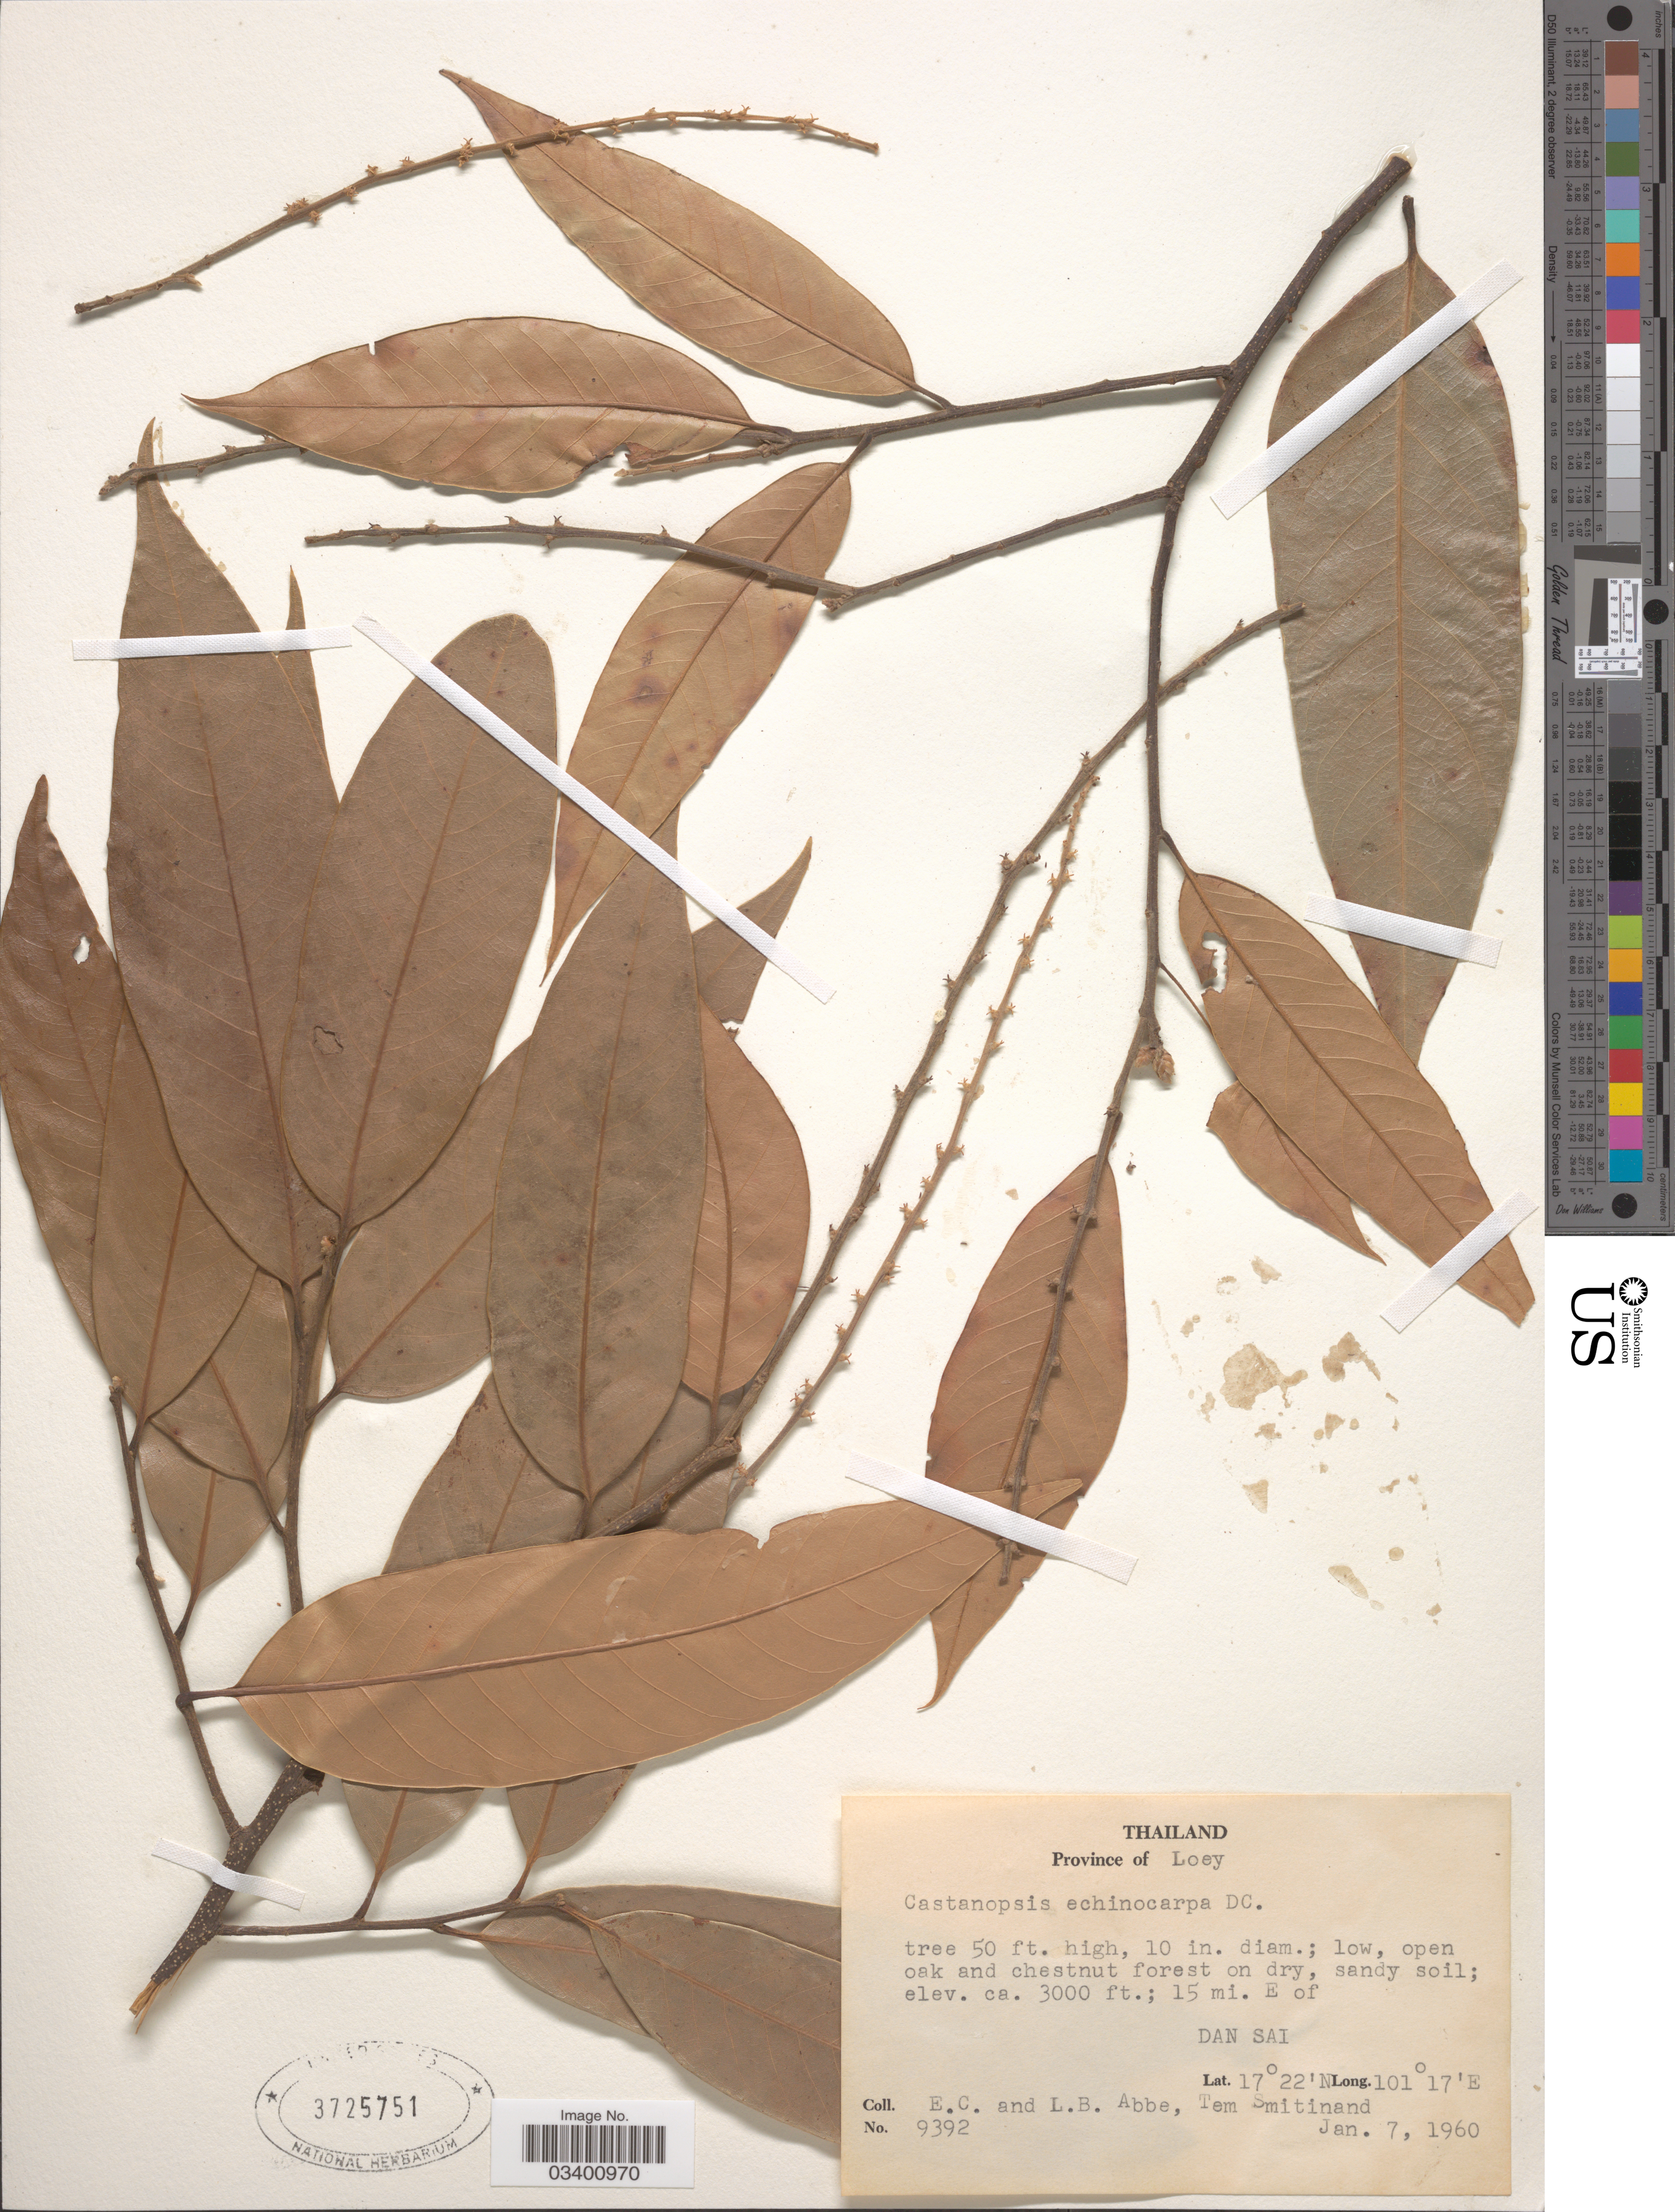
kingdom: Plantae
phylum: Tracheophyta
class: Magnoliopsida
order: Fagales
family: Fagaceae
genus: Castanopsis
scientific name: Castanopsis echinocarpa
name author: Miq.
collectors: E. C. Abbe, L. B. Abbe & T. Smitinand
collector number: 9392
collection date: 1960-01-07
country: Thailand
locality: Province of Loey. 15 mi. E of Dan Sai.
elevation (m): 914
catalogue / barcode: US 3725751